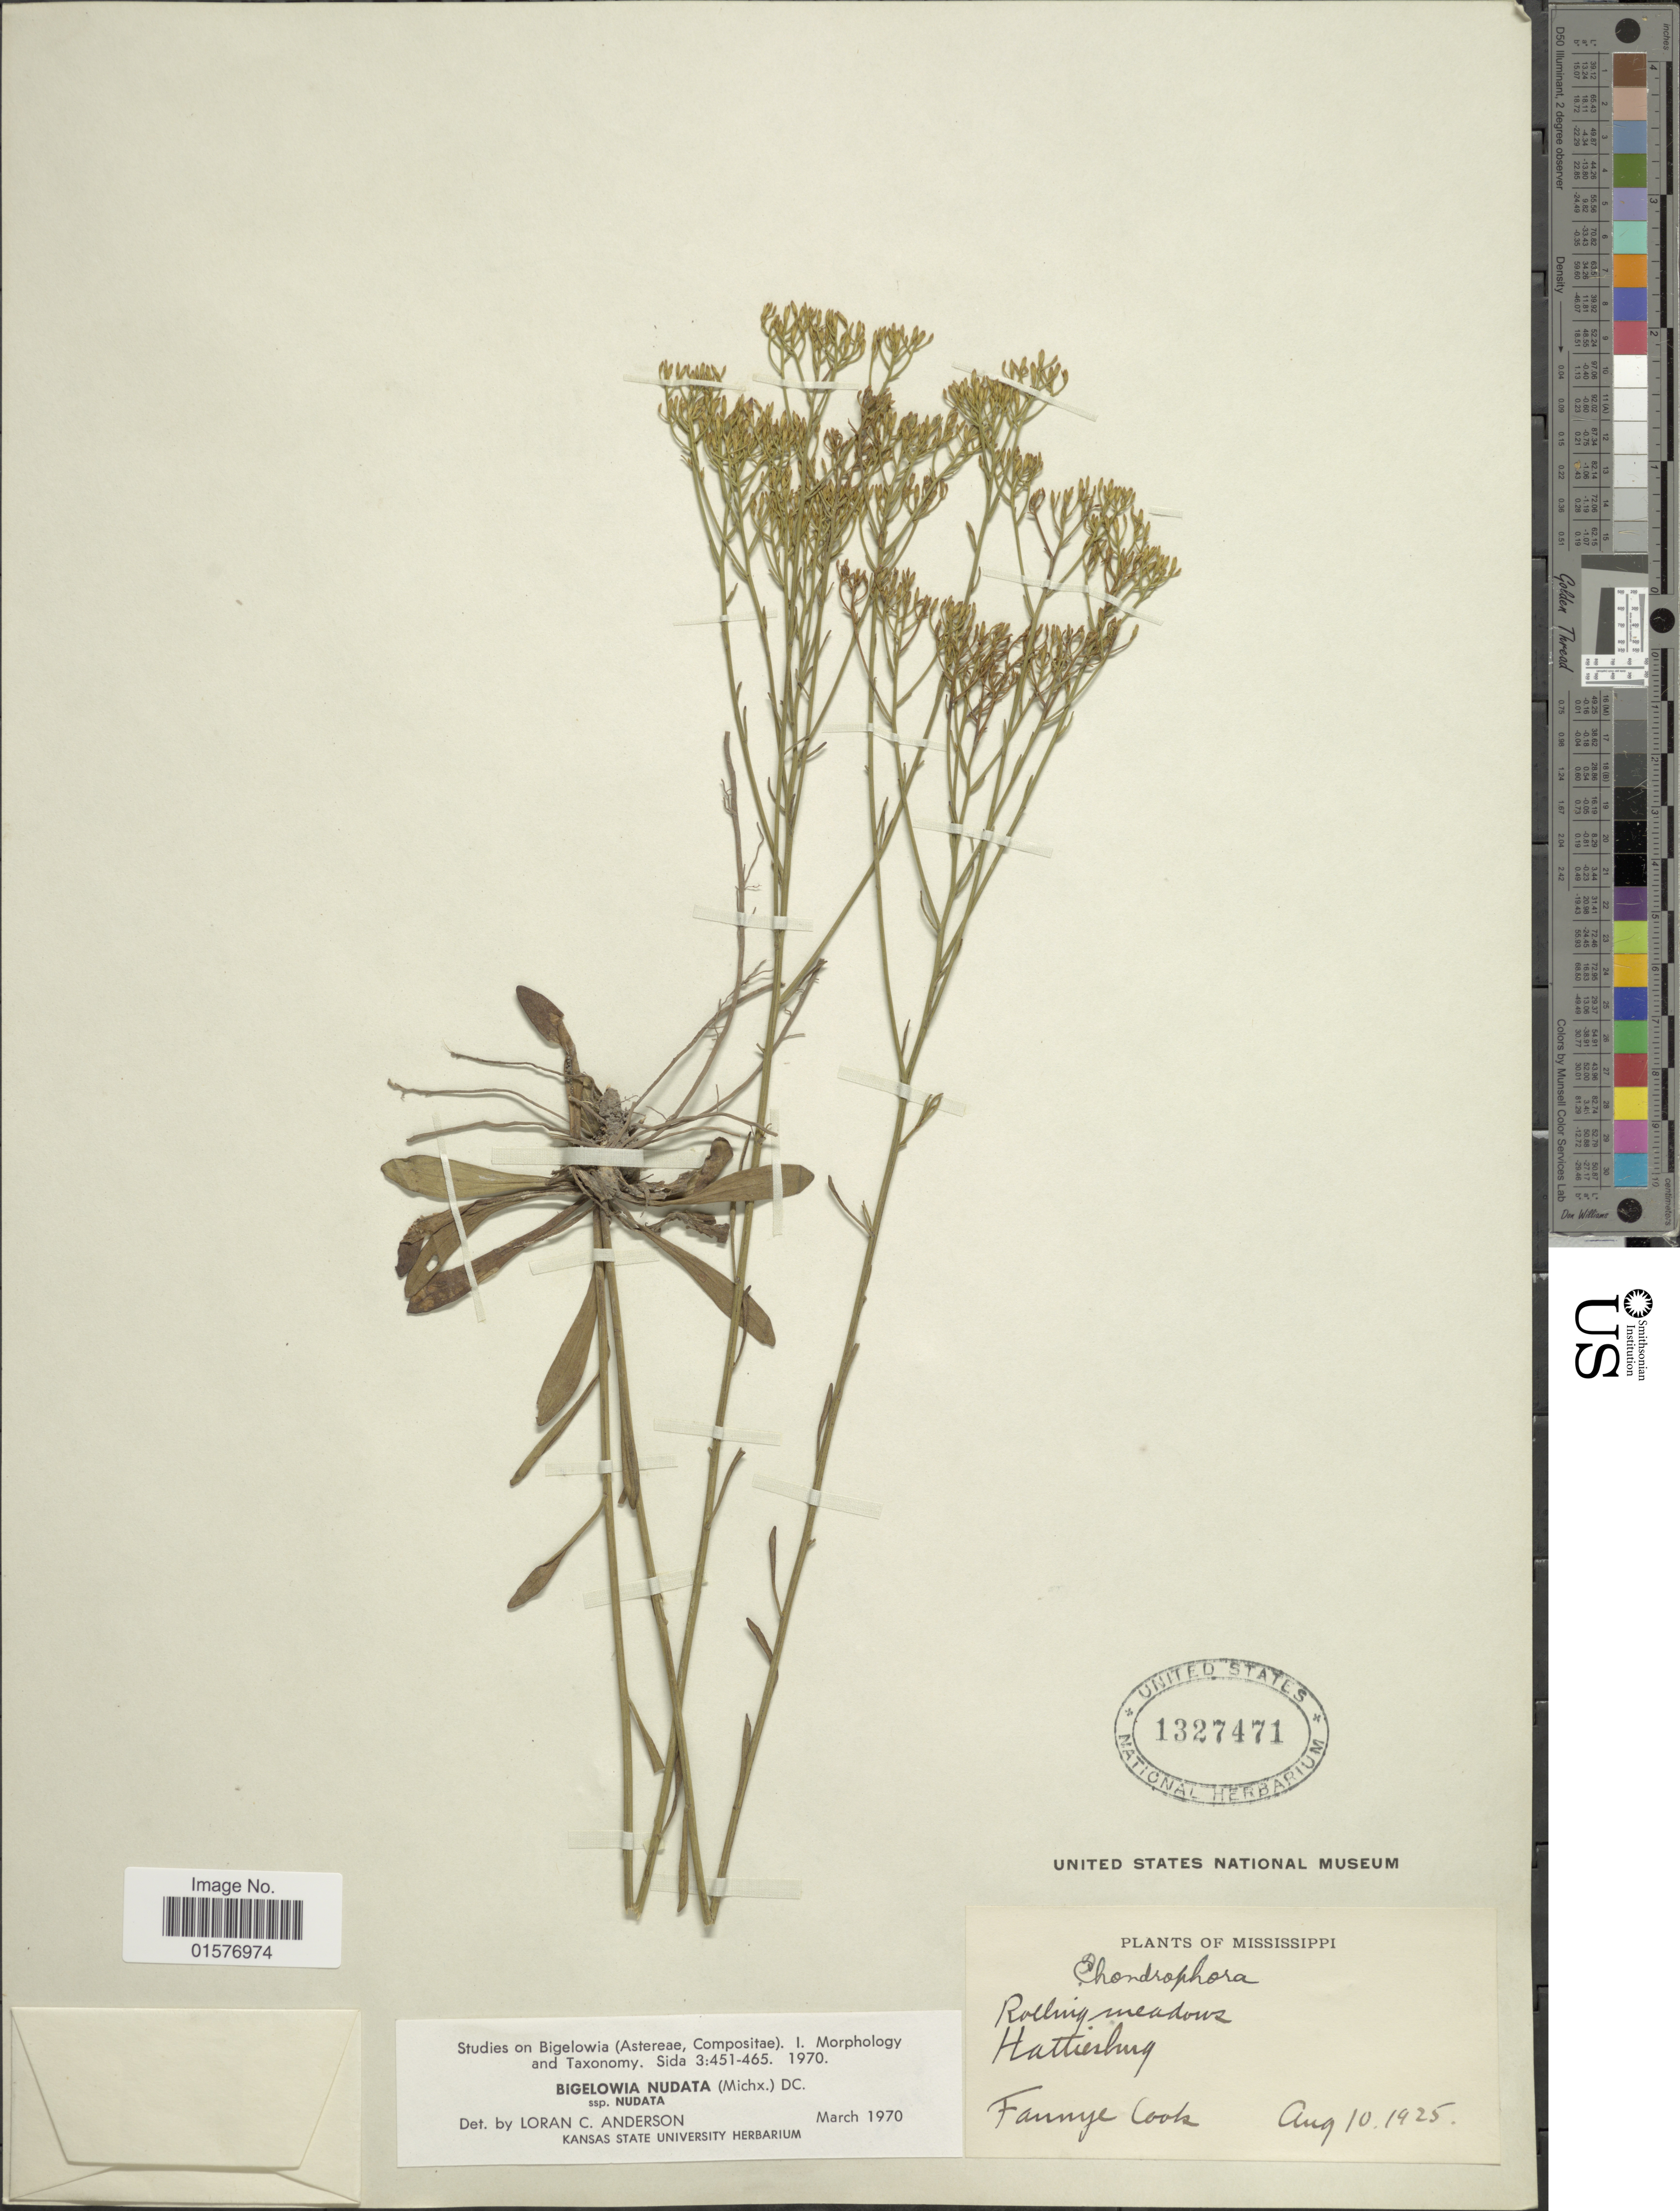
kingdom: Plantae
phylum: Tracheophyta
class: Magnoliopsida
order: Asterales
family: Asteraceae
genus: Bigelowia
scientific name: Bigelowia nudata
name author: (Michx.) DC.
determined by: Urbatsch, Lowell E., Curator (LSU), Louisiana State University (UNITED STATES)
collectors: F. A. Cook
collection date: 1925-08-10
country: United States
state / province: Mississippi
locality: Rolling meadow, Hattiesburg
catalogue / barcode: US 1327471